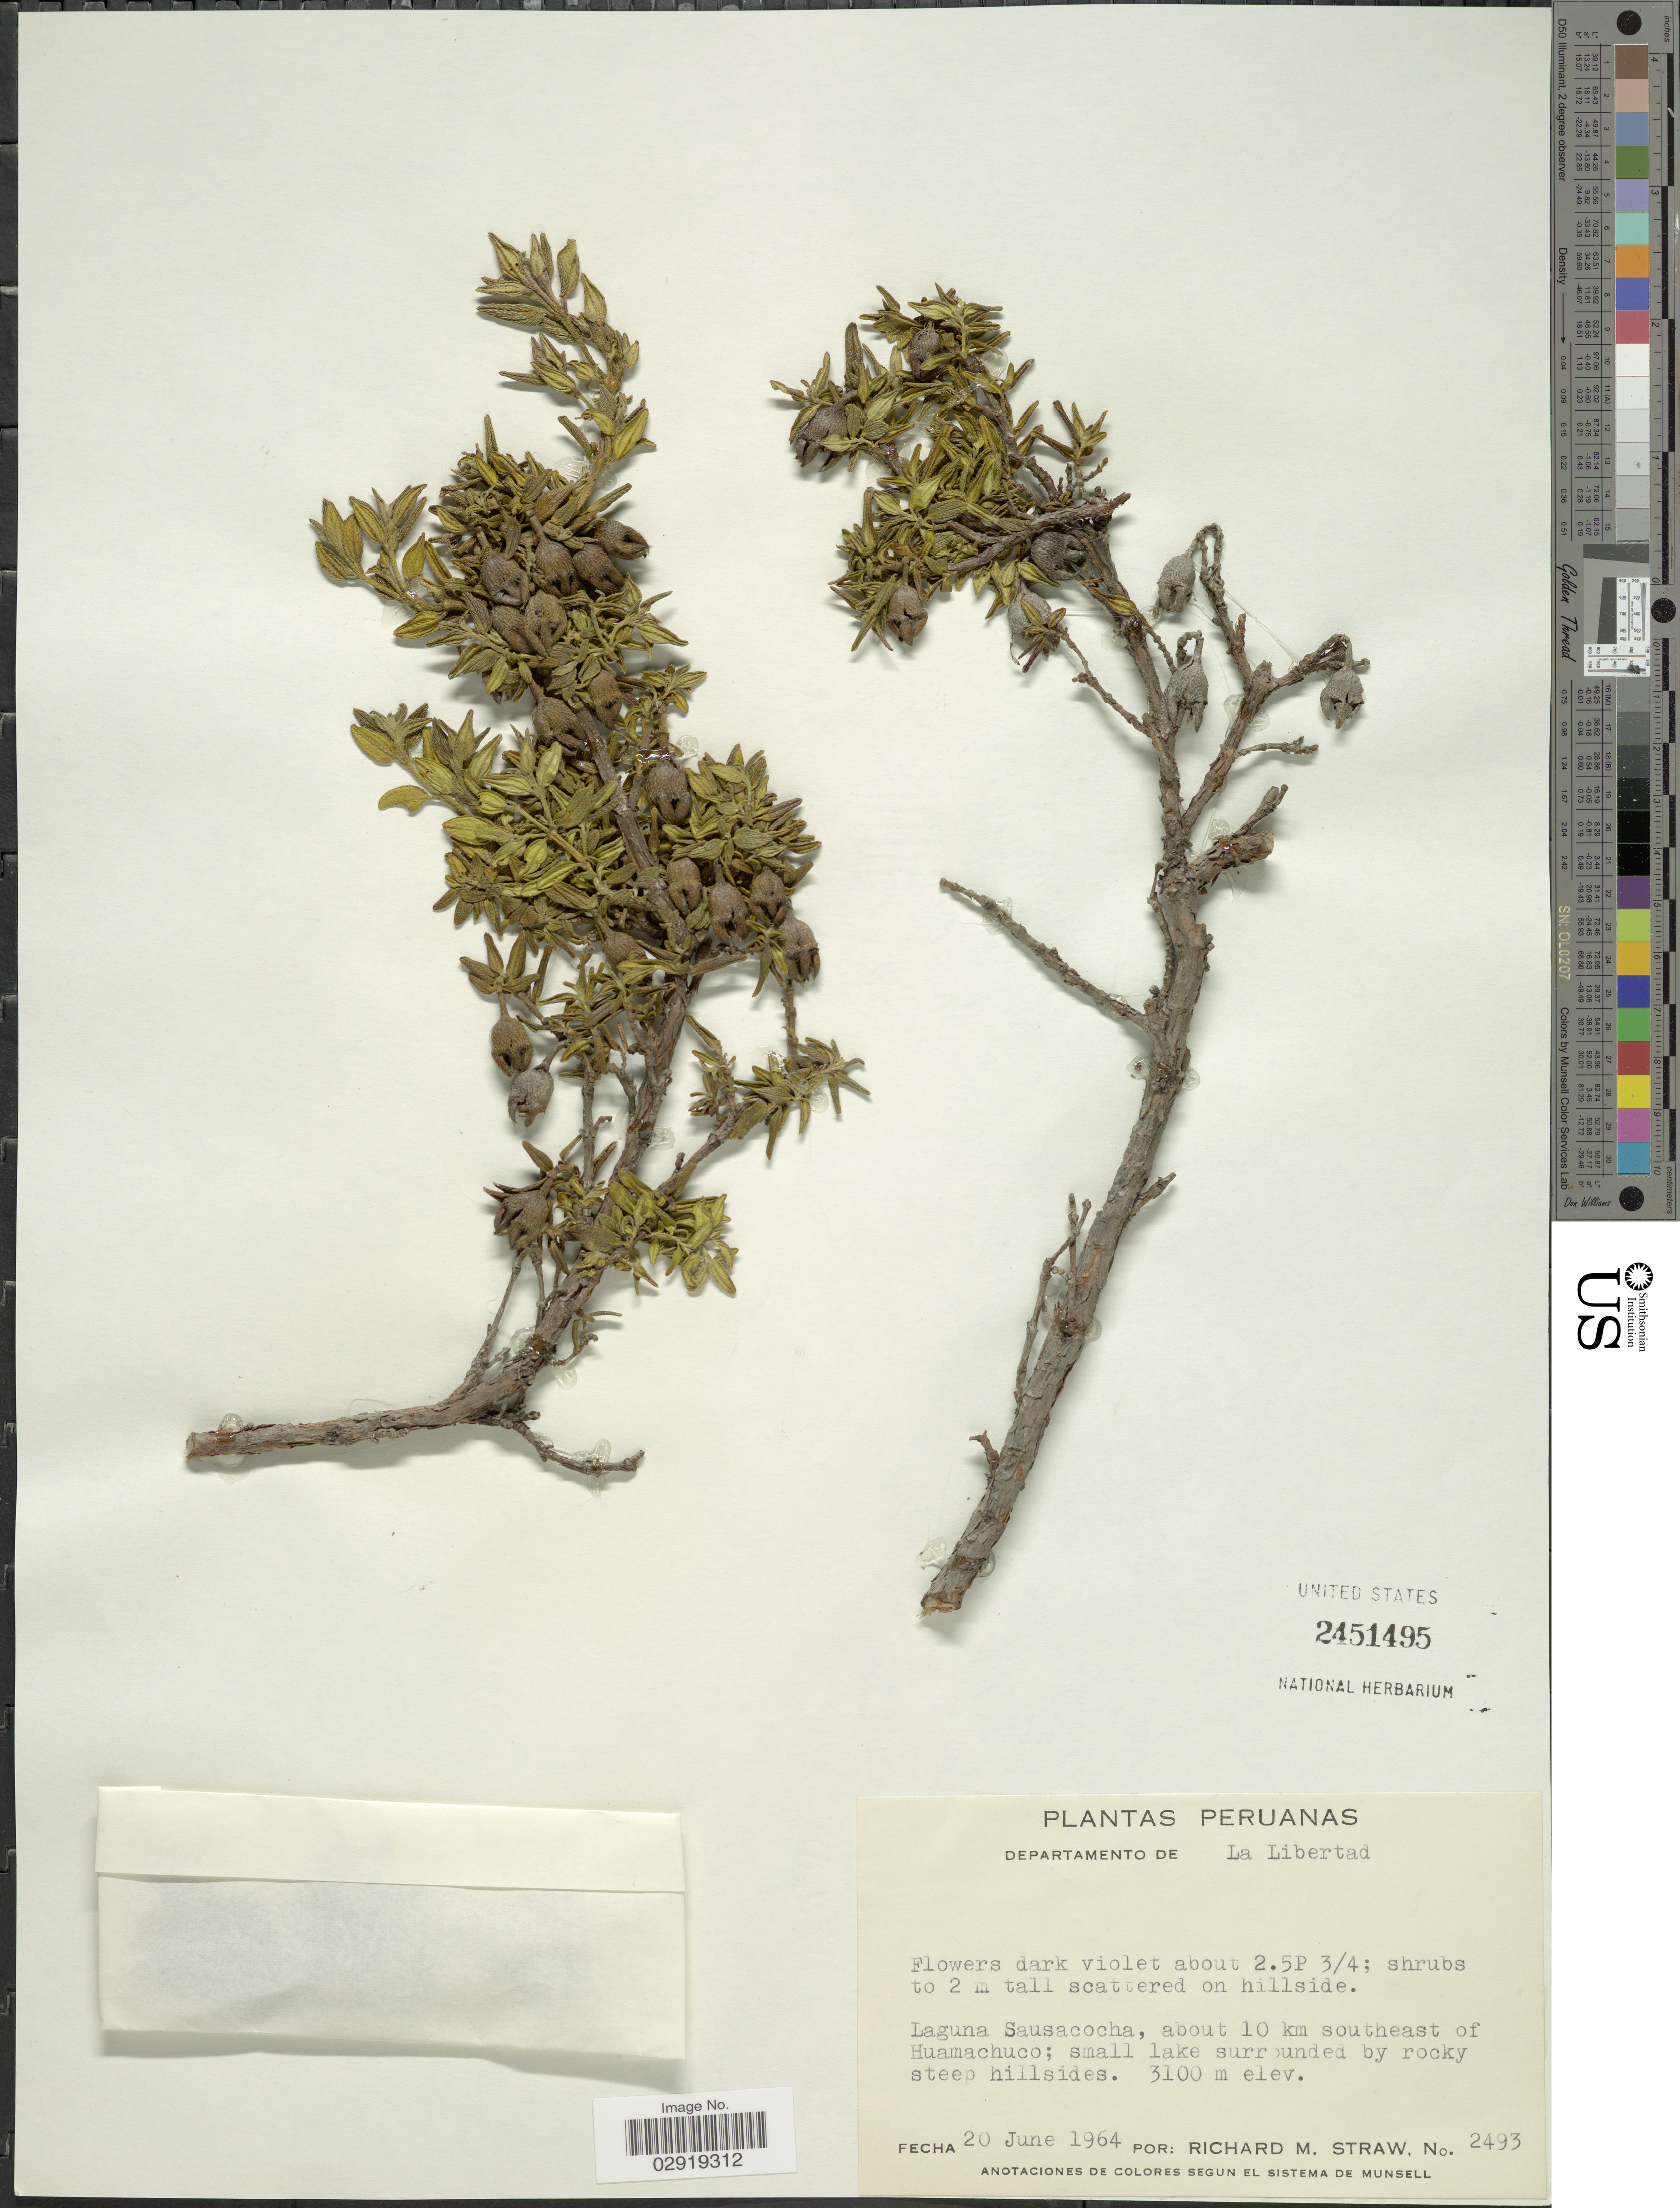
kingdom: Plantae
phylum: Tracheophyta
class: Magnoliopsida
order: Myrtales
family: Melastomataceae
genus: Brachyotum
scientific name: Brachyotum naudinii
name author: Triana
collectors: R. M. Straw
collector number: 2493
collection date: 1964-06-20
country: Peru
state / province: La Libertad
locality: Departamento de La Libertad. Laguna Sausacocha, about 10 km southeast of Huamachuco.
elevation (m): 3100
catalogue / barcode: US 2451495